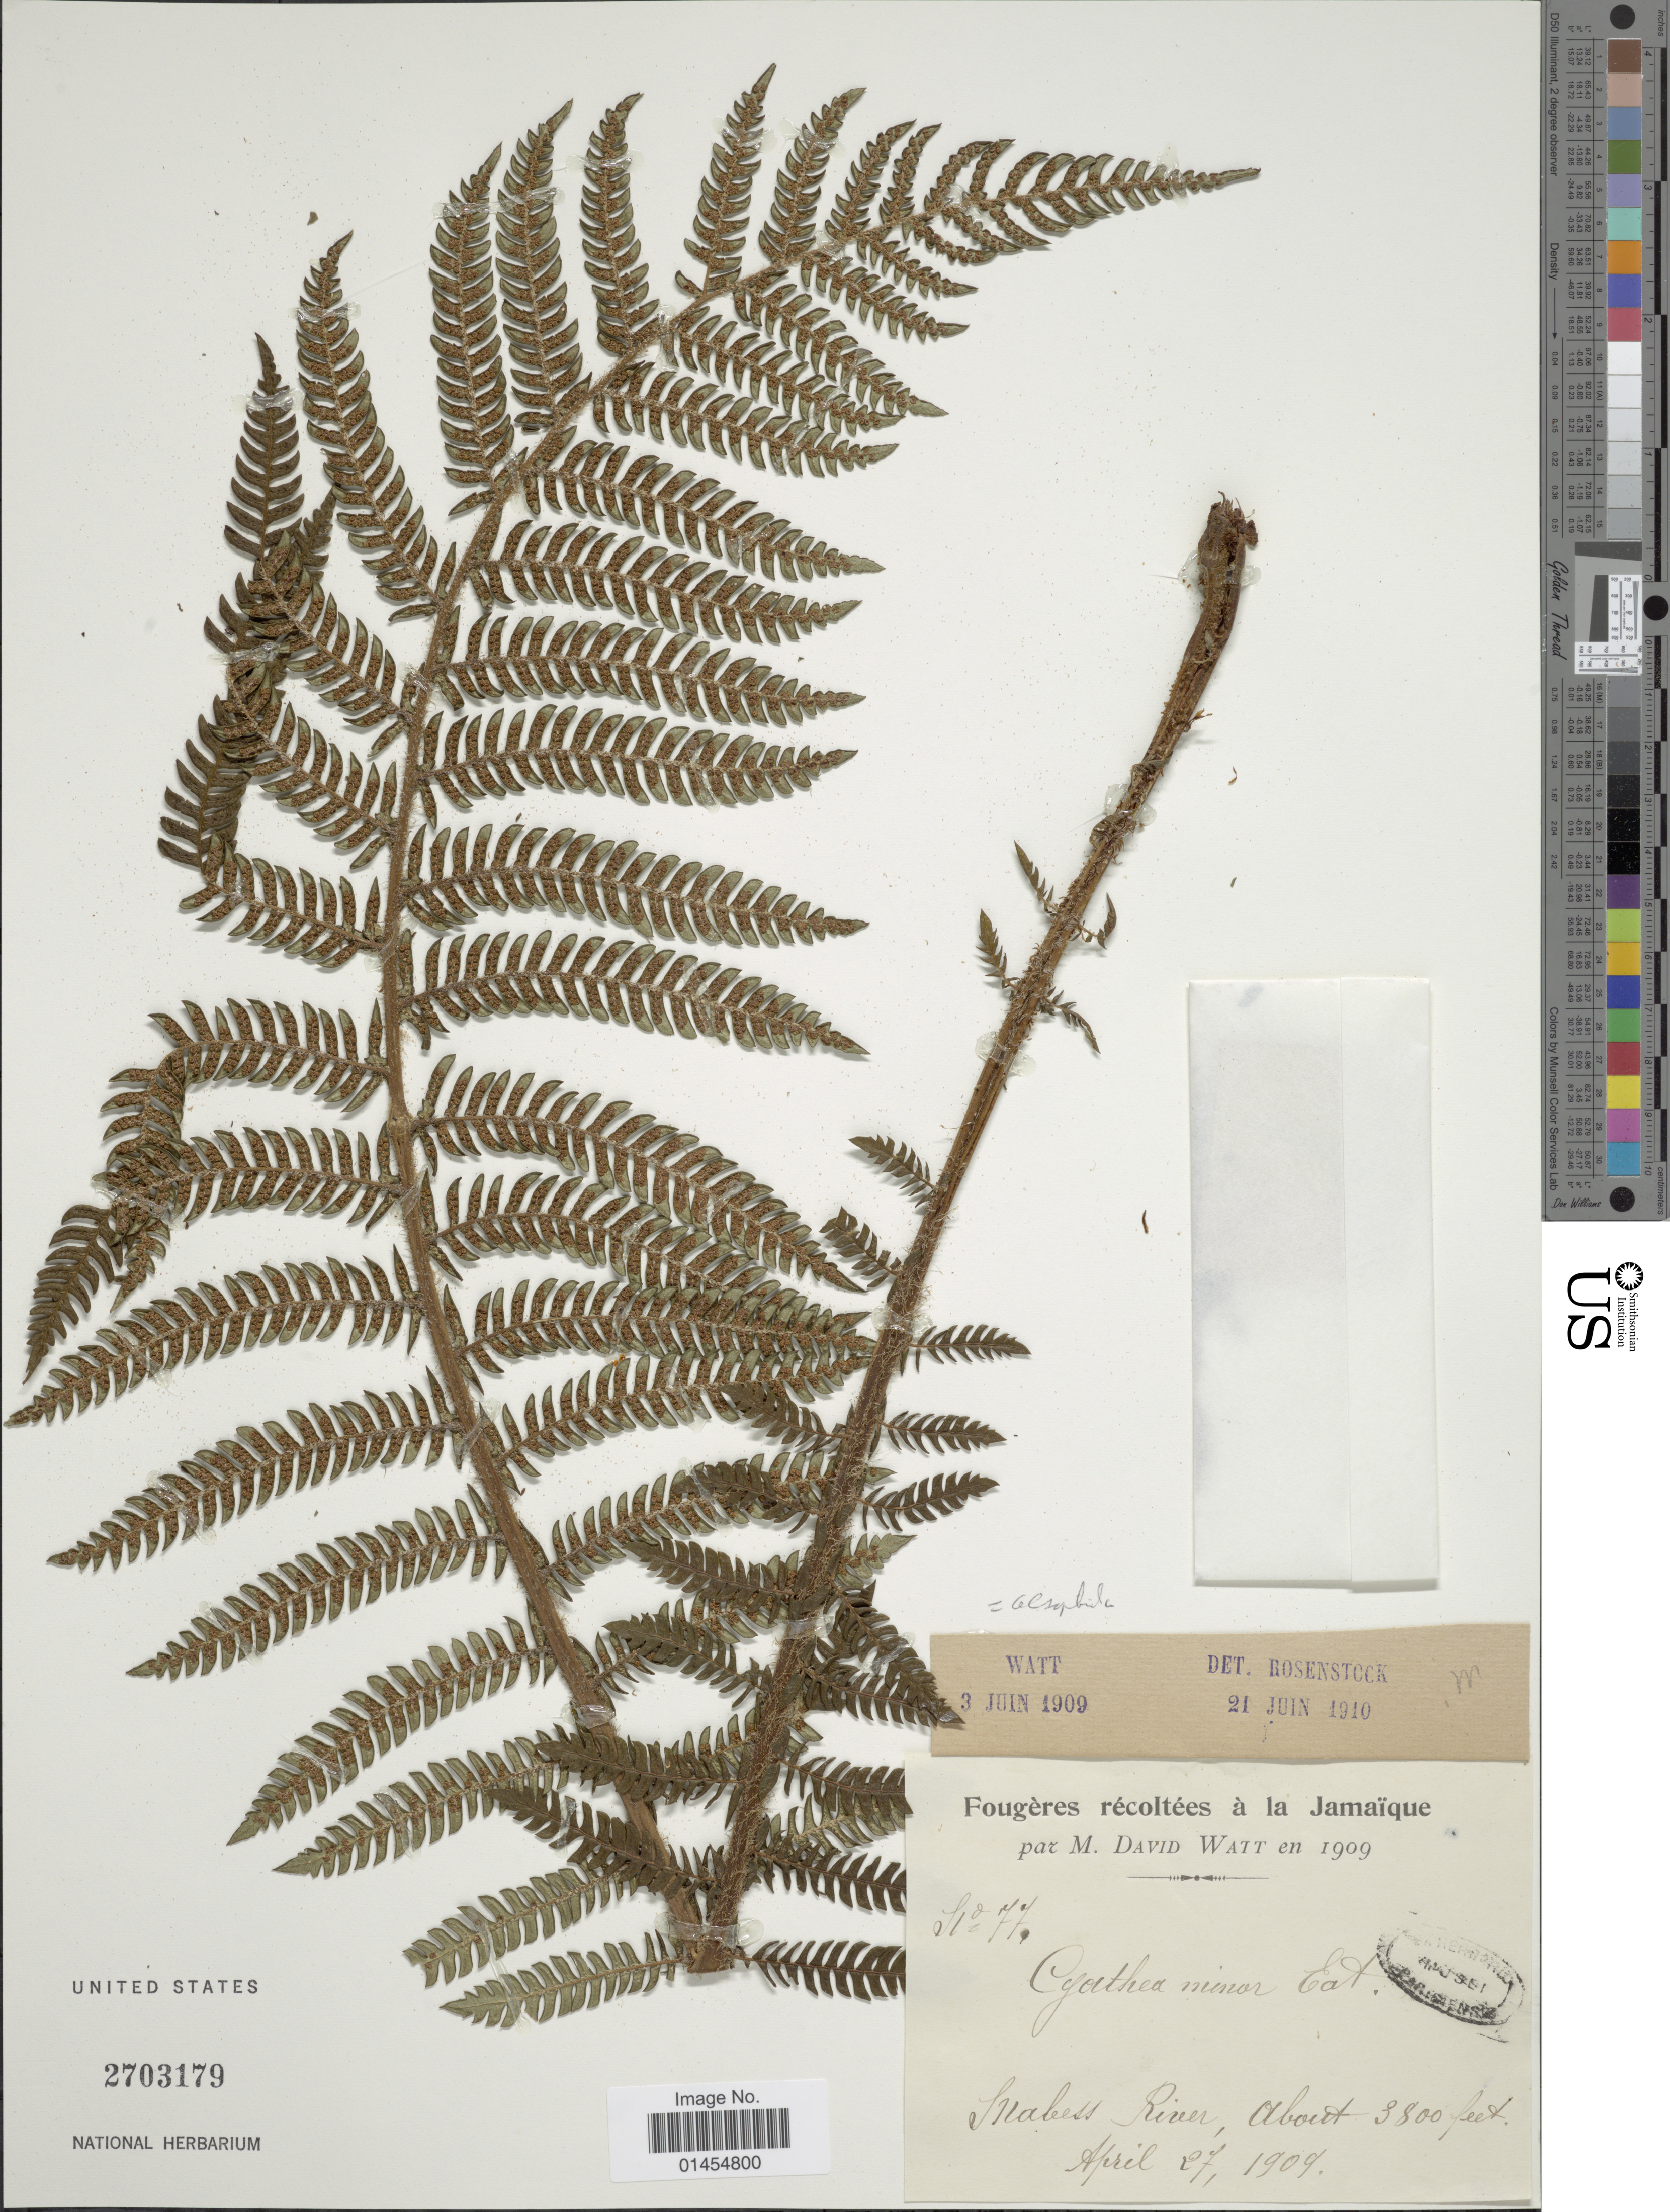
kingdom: Plantae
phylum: Tracheophyta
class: Polypodiopsida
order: Cyatheales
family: Cyatheaceae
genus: Alsophila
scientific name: Alsophila nockii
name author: (Jenman) R.M. Tryon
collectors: M. Watt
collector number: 77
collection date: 1909-04-27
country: Jamaica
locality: Mabess River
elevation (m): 1158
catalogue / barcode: US 2703179